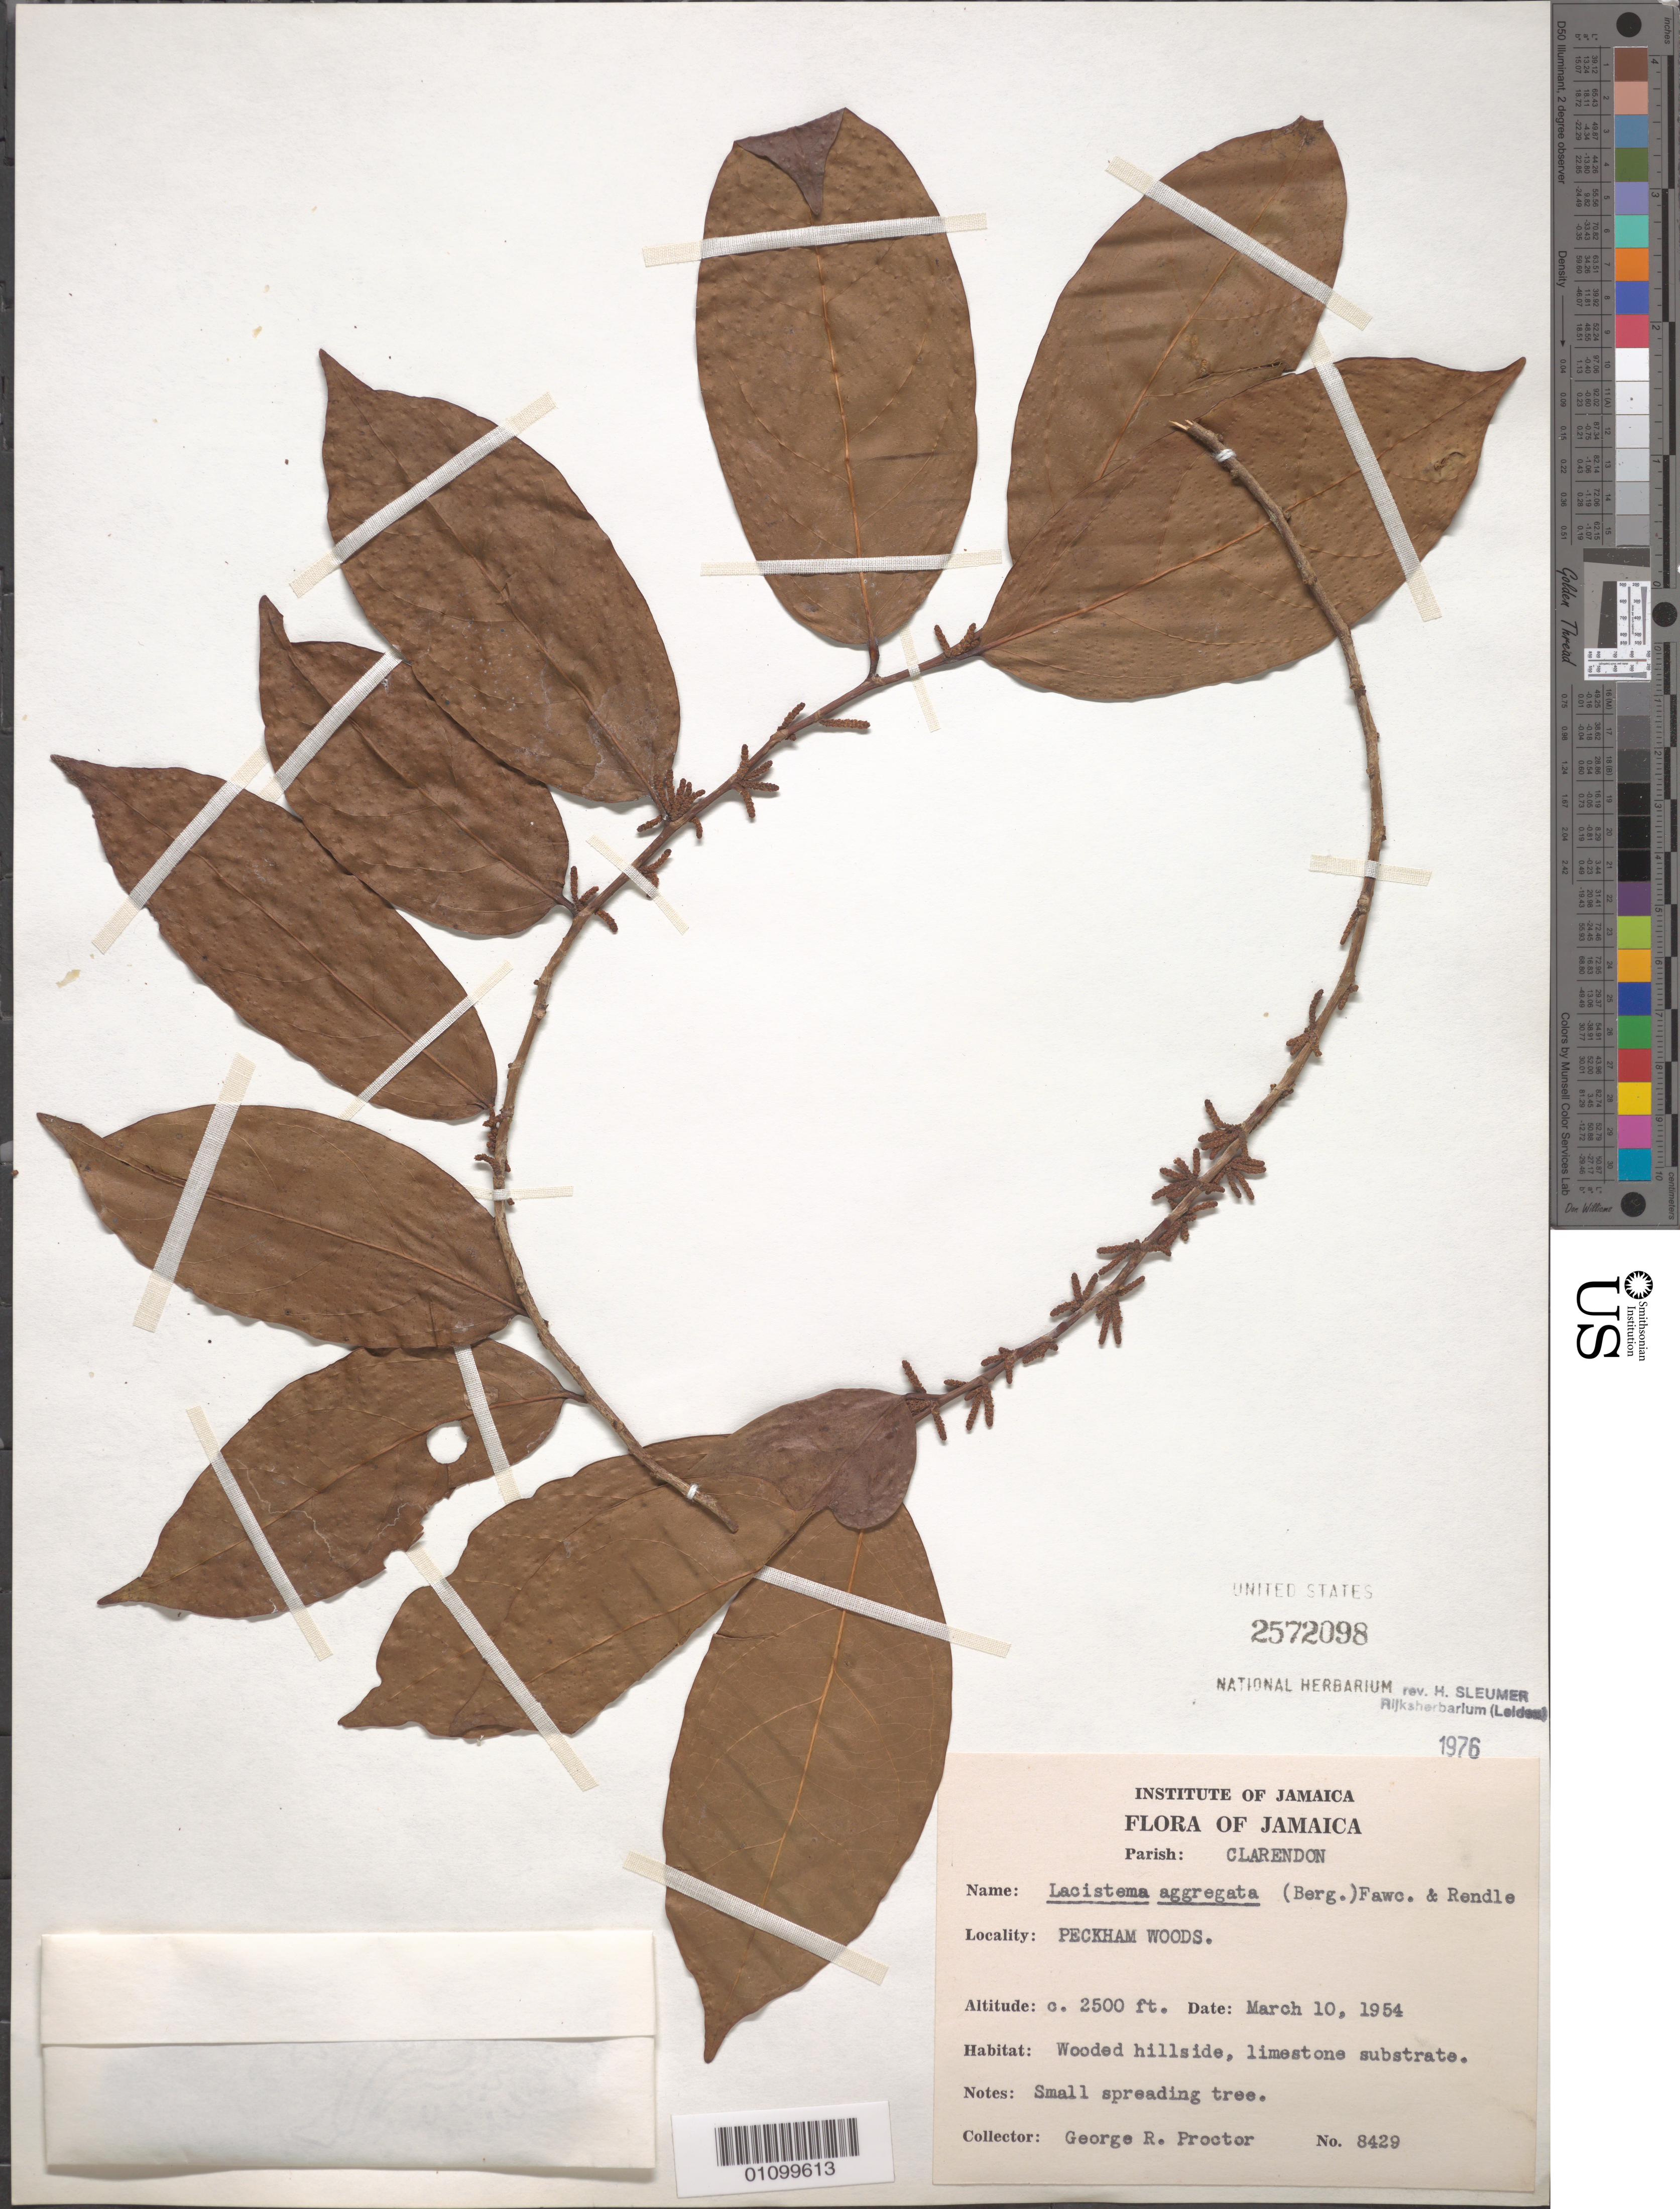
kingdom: Plantae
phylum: Tracheophyta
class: Magnoliopsida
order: Malpighiales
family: Lacistemataceae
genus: Lacistema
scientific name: Lacistema aggregatum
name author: (P.J. Bergius) Rusby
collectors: G. R. Proctor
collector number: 8429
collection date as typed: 10 Mar 1954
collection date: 1954-03-10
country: Jamaica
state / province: Clarendon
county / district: Peckham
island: Jamaica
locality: Peckham Woods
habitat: habitat: wooded hillside, limestone substrate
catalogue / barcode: US 2572098